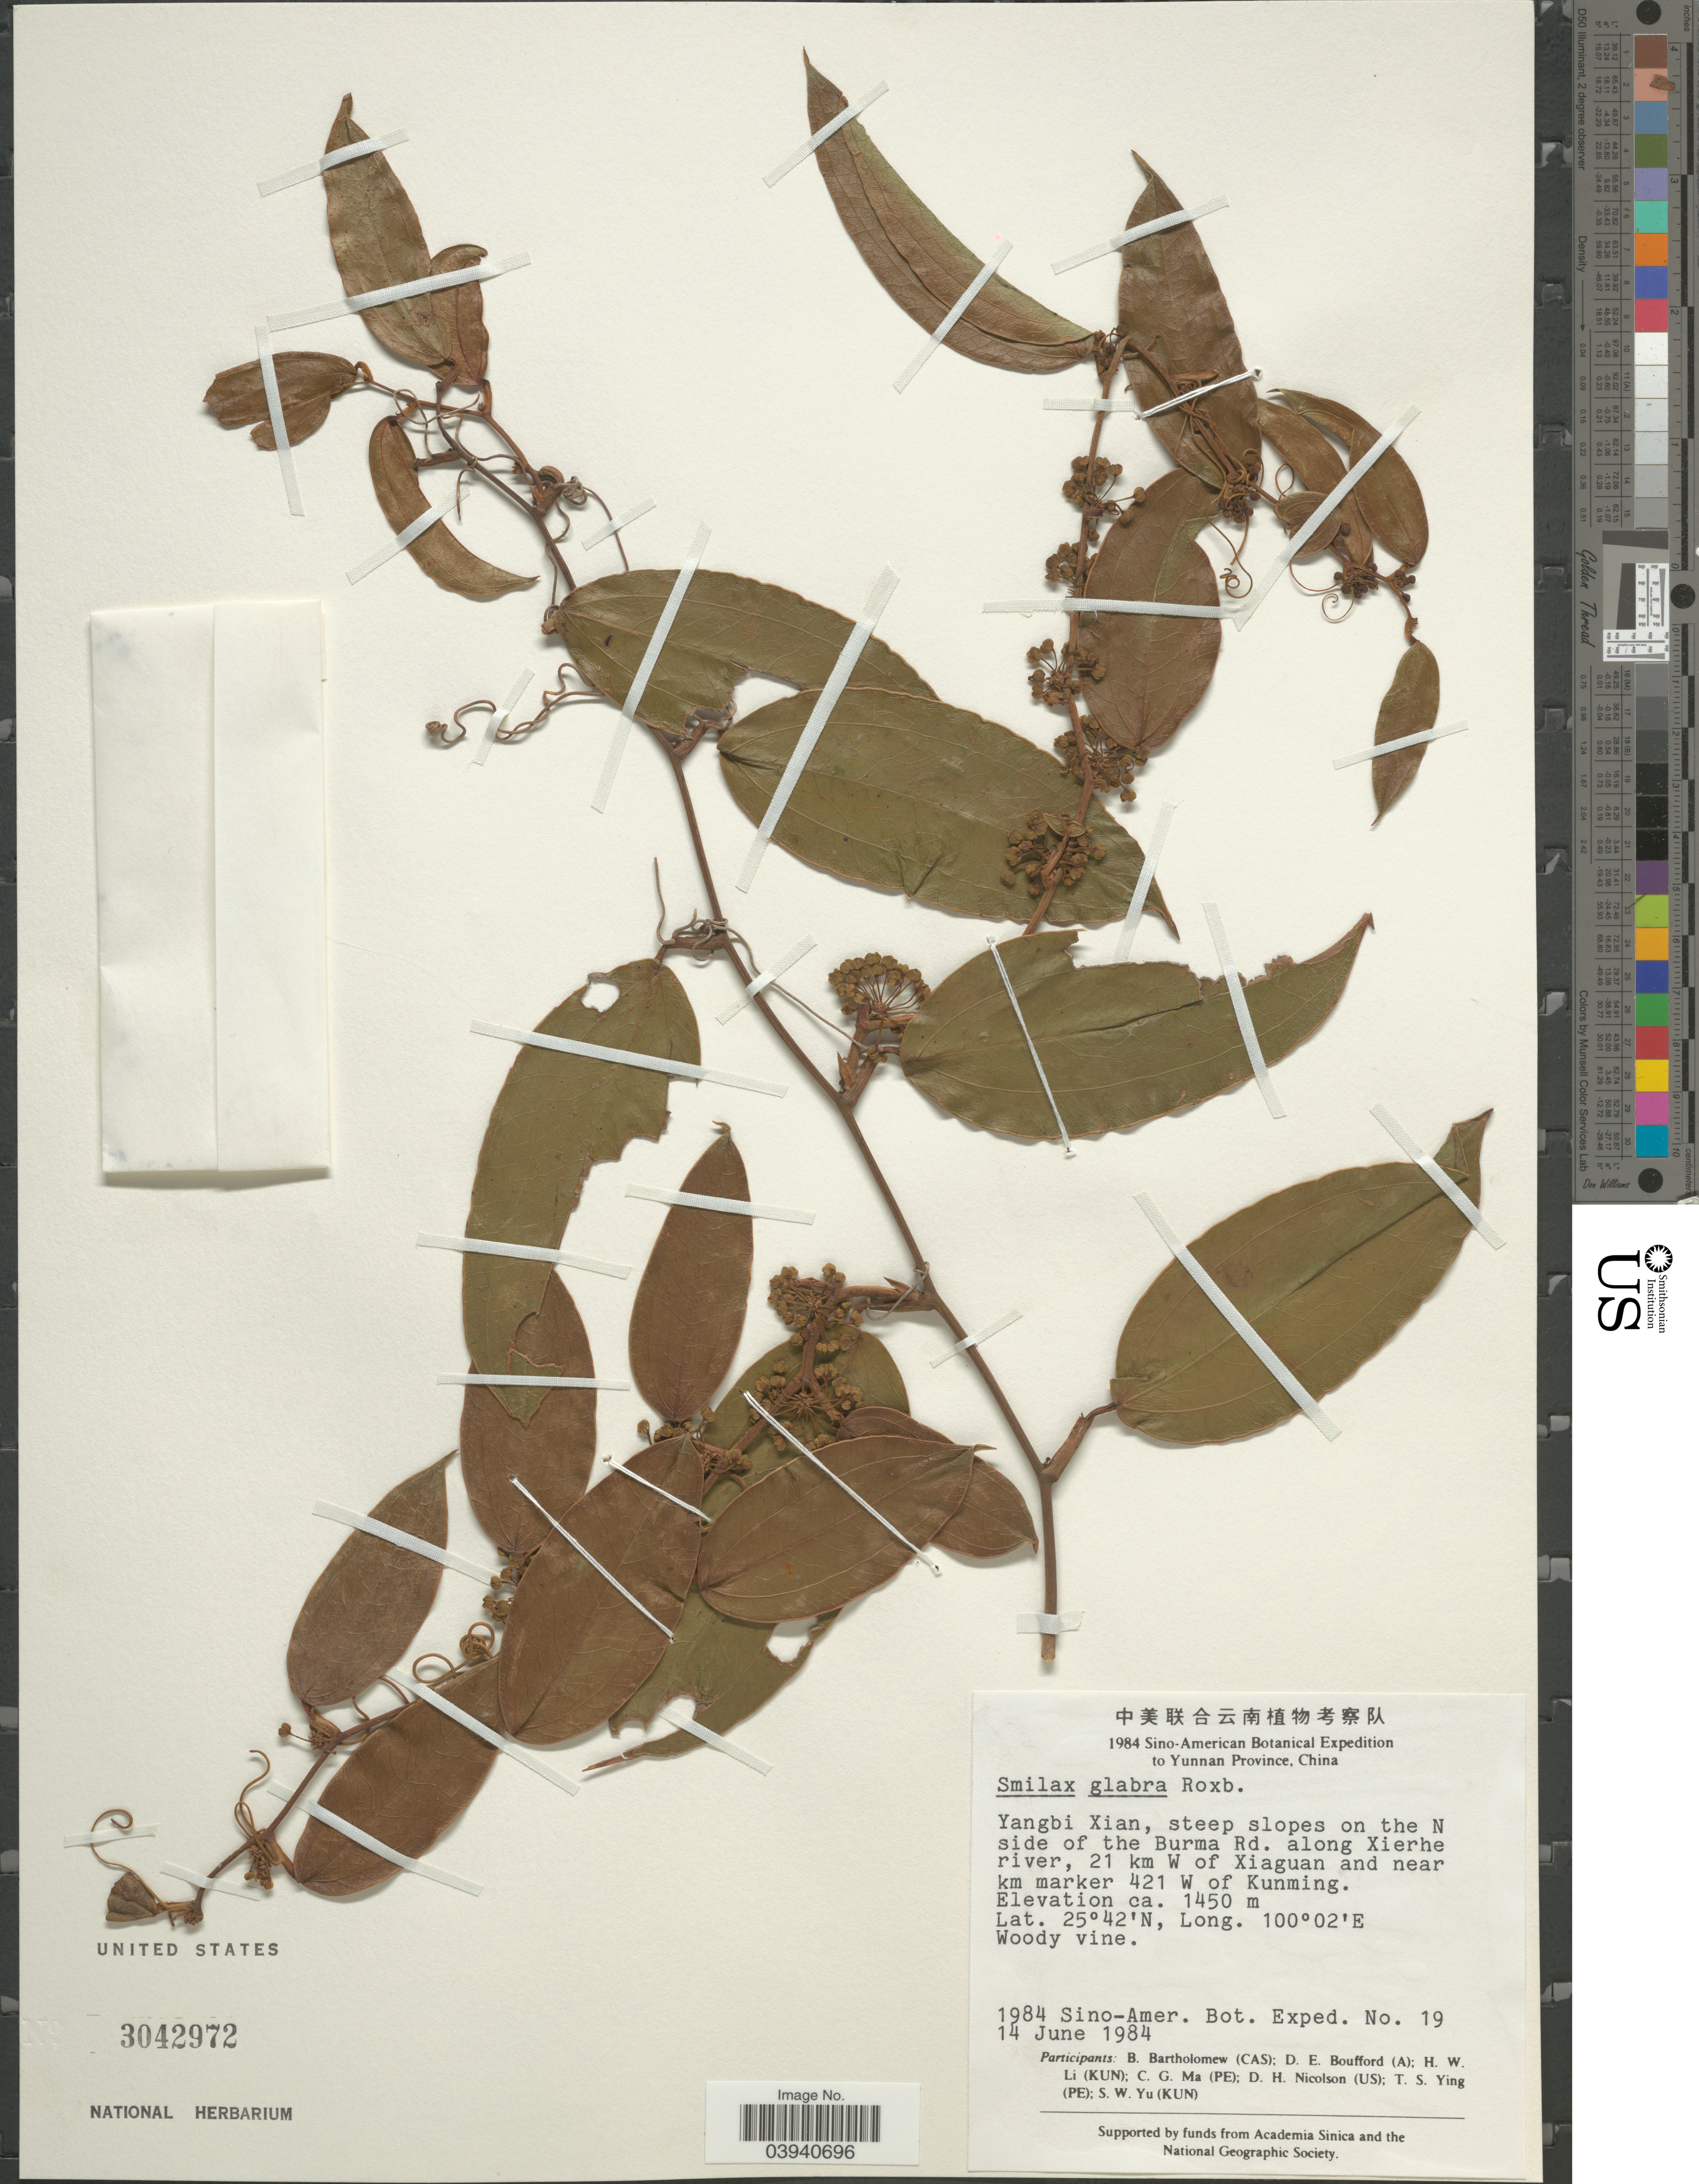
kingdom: Plantae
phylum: Tracheophyta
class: Liliopsida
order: Liliales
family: Smilacaceae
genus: Smilax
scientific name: Smilax glabra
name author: Roxb.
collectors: Sino-Amer. Bot. Exped. 1984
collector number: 19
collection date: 1984-06-14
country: China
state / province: Yunnan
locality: Yangbi Xian, steep slopes on the N side of the Burma Rd. along xierhe river, 21 km W of Xiaguan and near km marker 421 W of Kunming.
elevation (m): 1450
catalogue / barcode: US 3042972